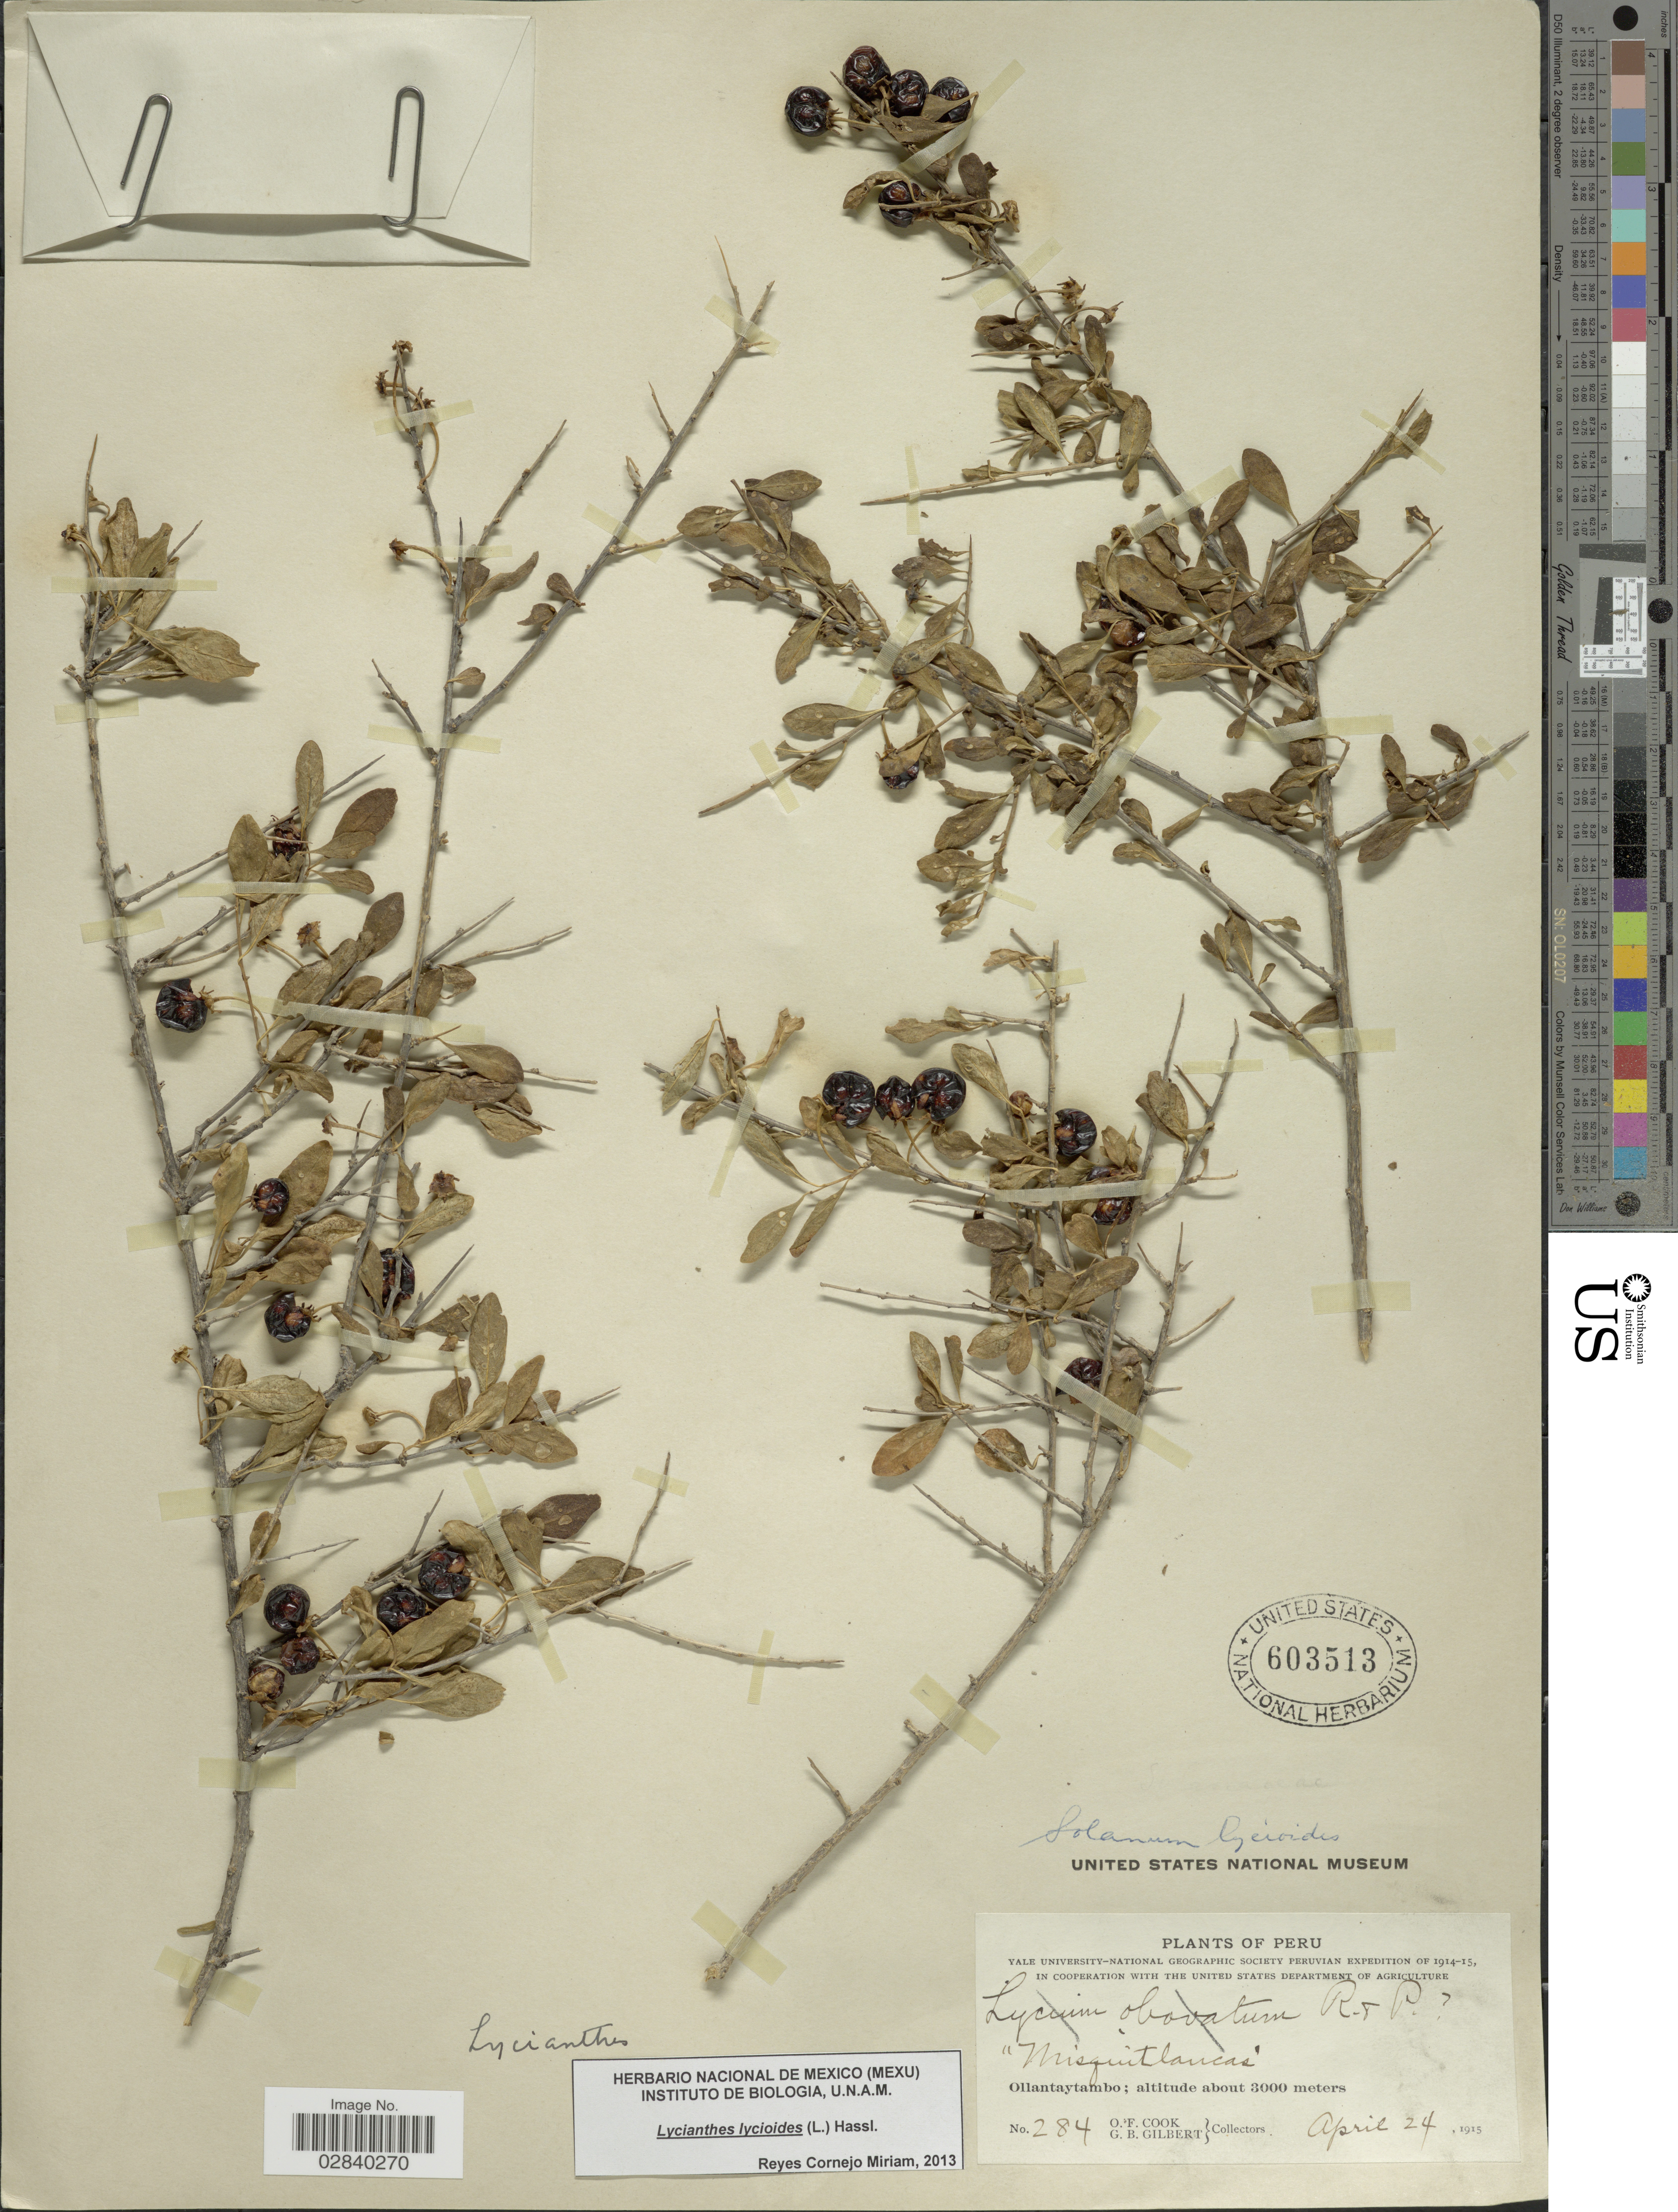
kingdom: Plantae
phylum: Tracheophyta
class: Magnoliopsida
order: Solanales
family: Solanaceae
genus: Lycianthes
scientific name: Lycianthes lycioides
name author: (L.) Hassl.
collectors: O. F. Cook & G. B. Gilbert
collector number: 284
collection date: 1915-04-24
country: Peru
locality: Ollantaytambo.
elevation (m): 3000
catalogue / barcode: US 603513